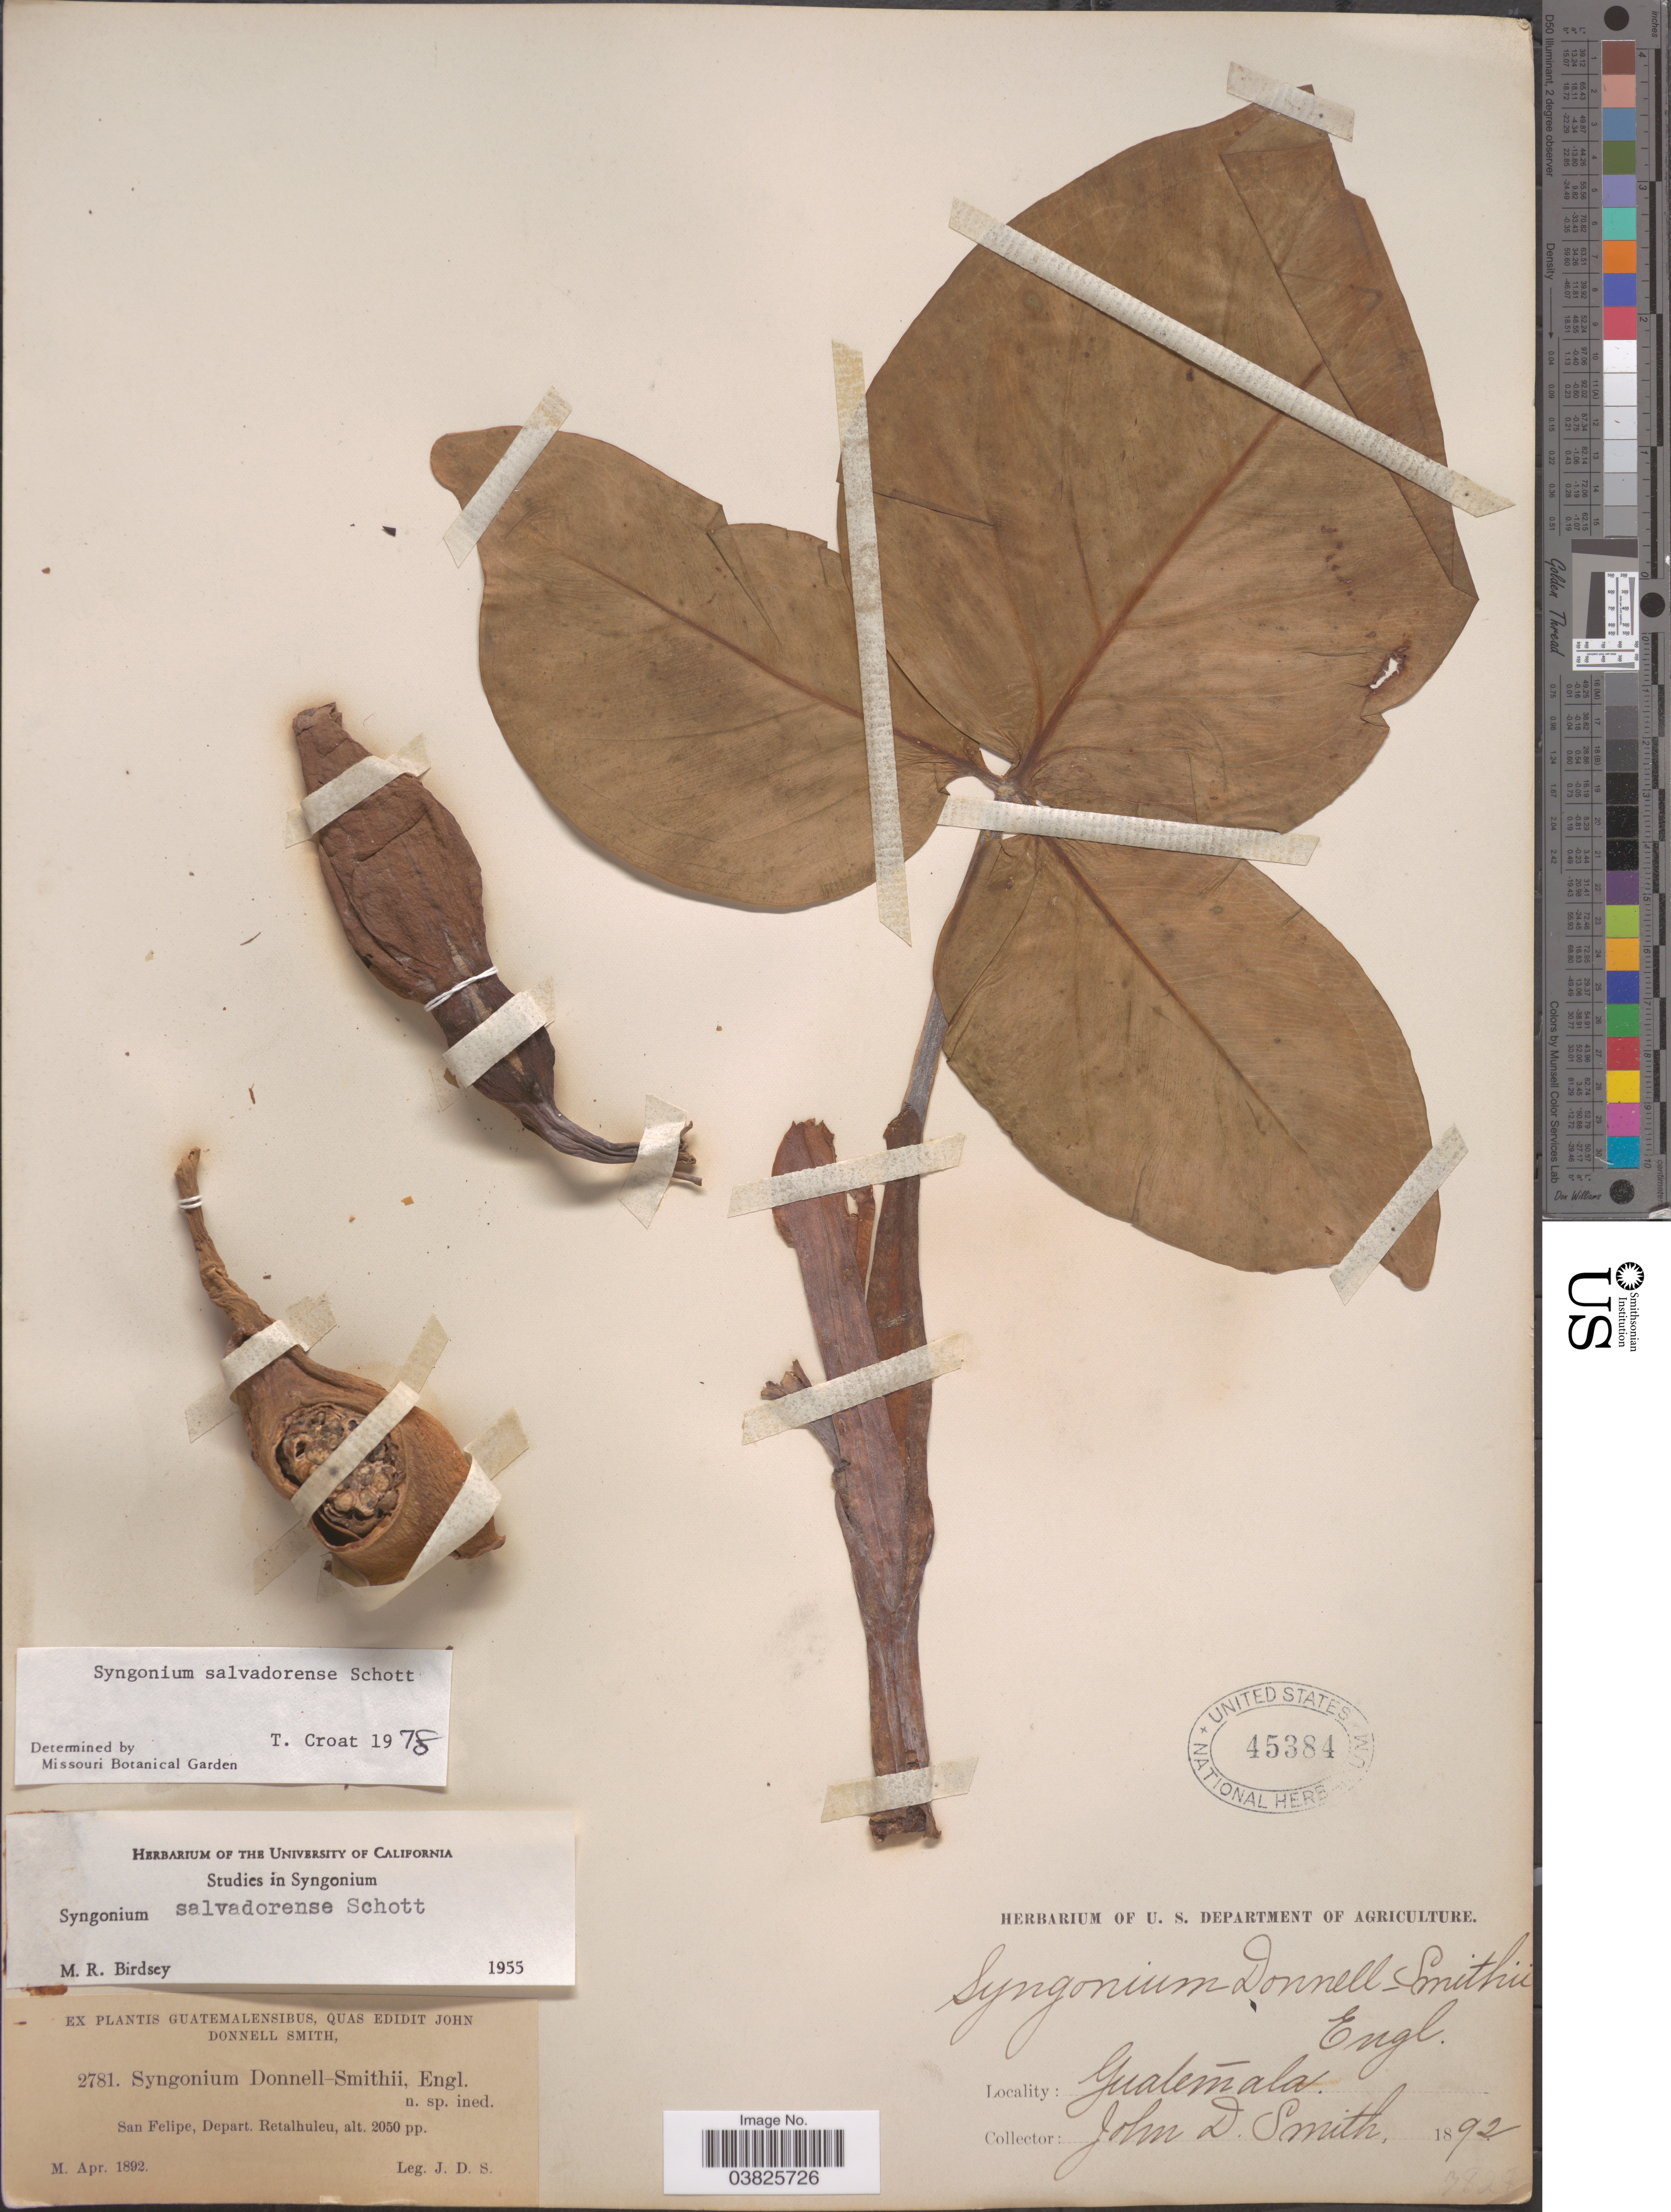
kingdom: Plantae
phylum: Tracheophyta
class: Liliopsida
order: Alismatales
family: Araceae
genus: Syngonium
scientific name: Syngonium salvadorense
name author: Schott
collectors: J. Donnell Smith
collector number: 2781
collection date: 1892-04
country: Guatemala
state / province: Retalhuleu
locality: San Felipe, Depart. Retalhuleu.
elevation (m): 625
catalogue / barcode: US 45384